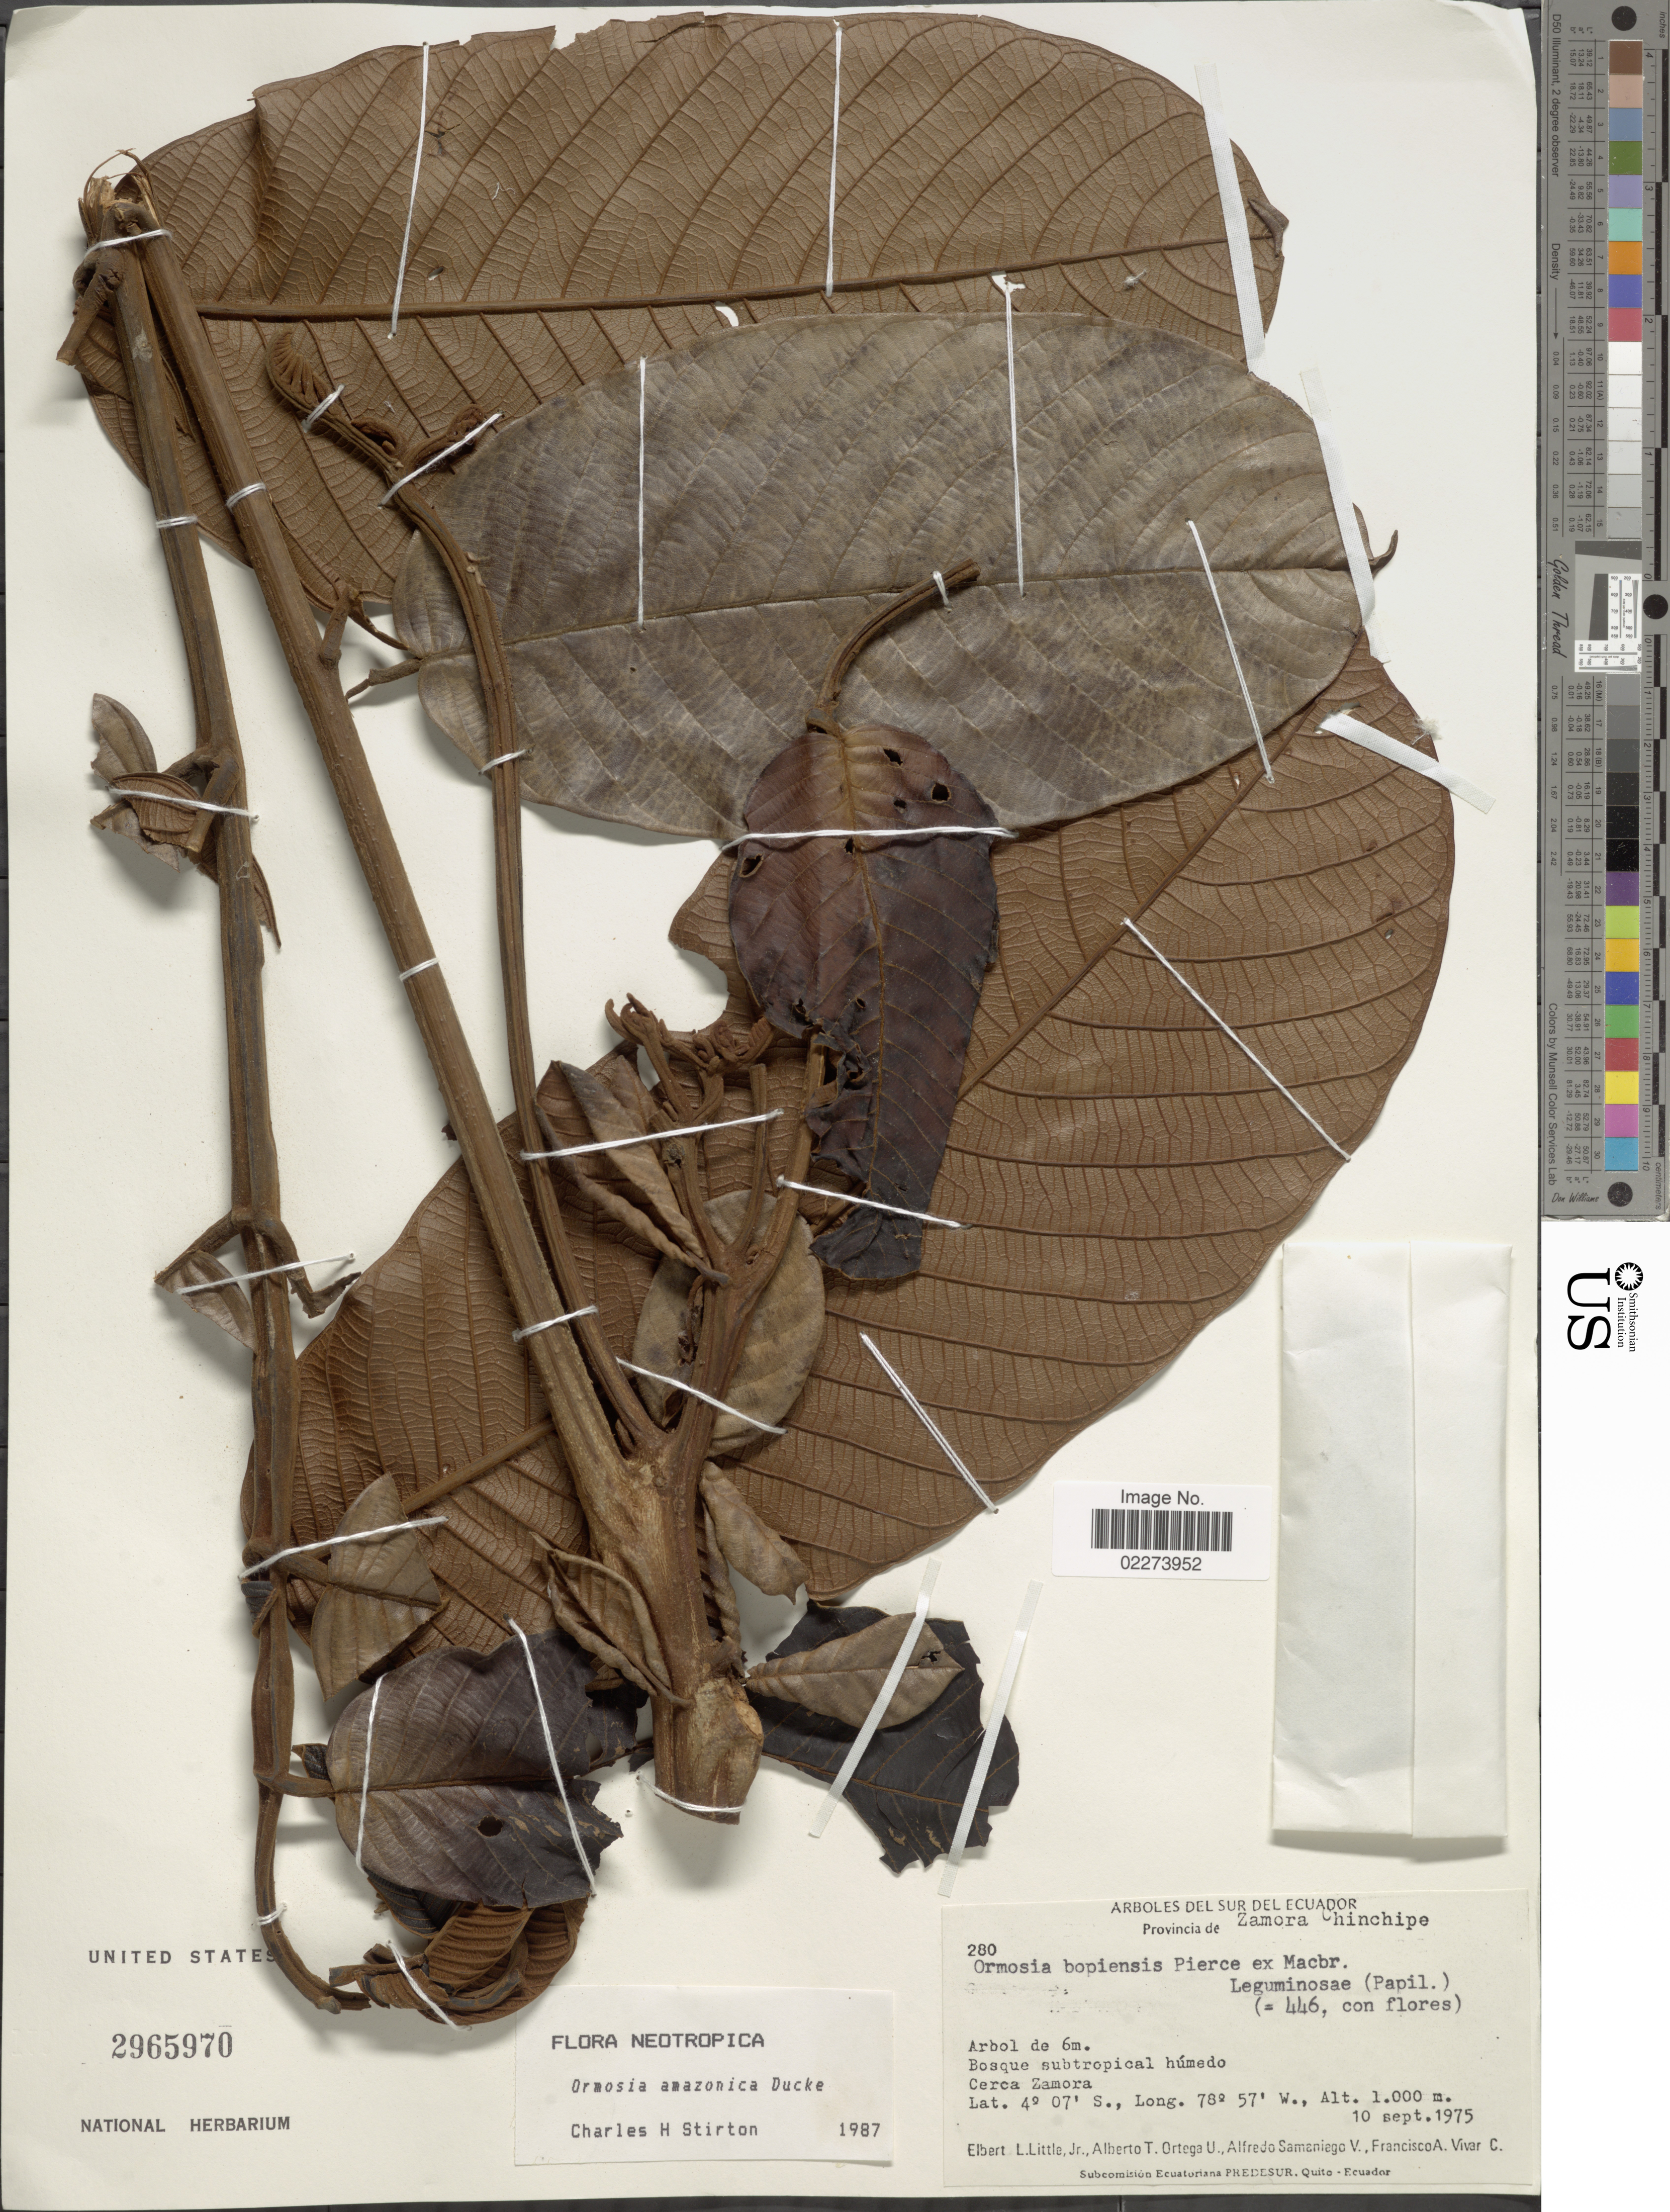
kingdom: Plantae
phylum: Tracheophyta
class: Magnoliopsida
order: Fabales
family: Fabaceae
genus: Ormosia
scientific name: Ormosia amazonica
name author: Ducke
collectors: E. L. Little, A. T. Ortega U., A. V. Samaniego & F. A. Vivar C.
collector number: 280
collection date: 1975-09-10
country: Ecuador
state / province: Zamora-Chinchipe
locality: Provincia de Zamora Chinchipe, Cerca Zamora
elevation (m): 1000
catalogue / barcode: US 2965970